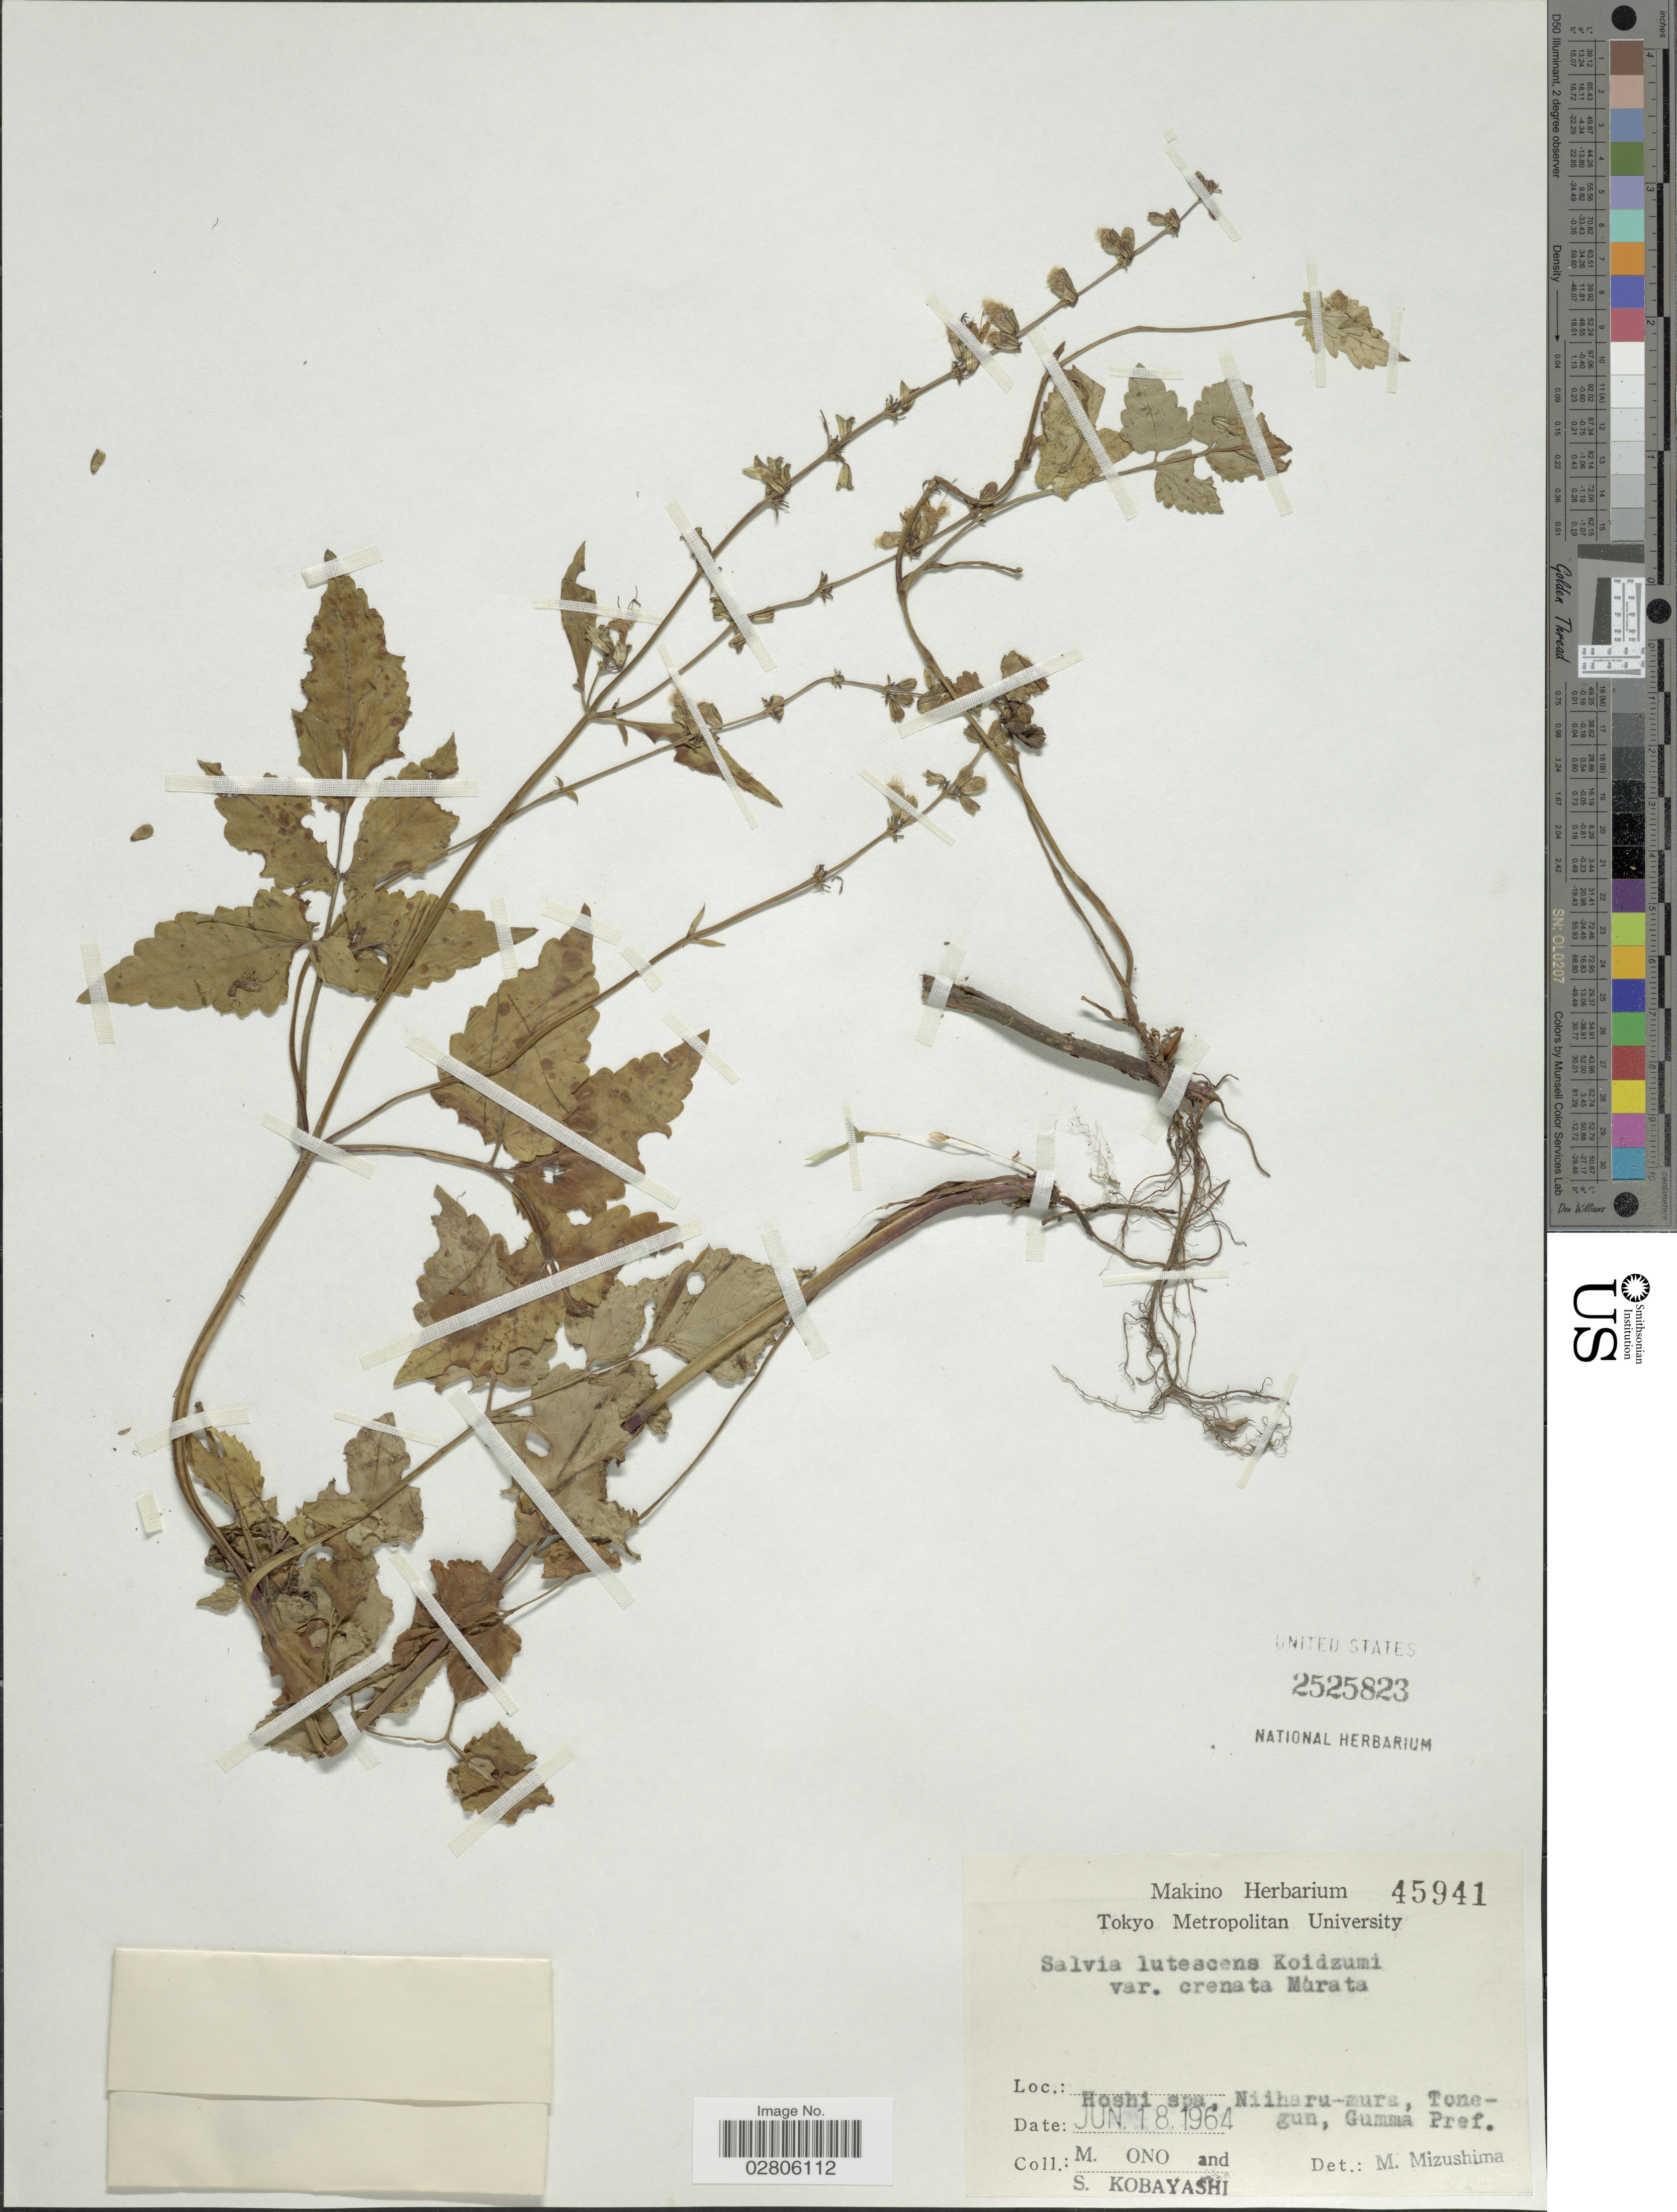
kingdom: Plantae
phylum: Tracheophyta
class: Magnoliopsida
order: Lamiales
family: Lamiaceae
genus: Salvia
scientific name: Salvia lutescens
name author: (Koidz.) Koidz.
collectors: M. Ono & S. Kobayashi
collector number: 45941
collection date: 1964-06-18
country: Japan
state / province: Gunma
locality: Hoshi spa, Niiharu-mura, Tonegun, Gumma Pref.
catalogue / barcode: US 2525823